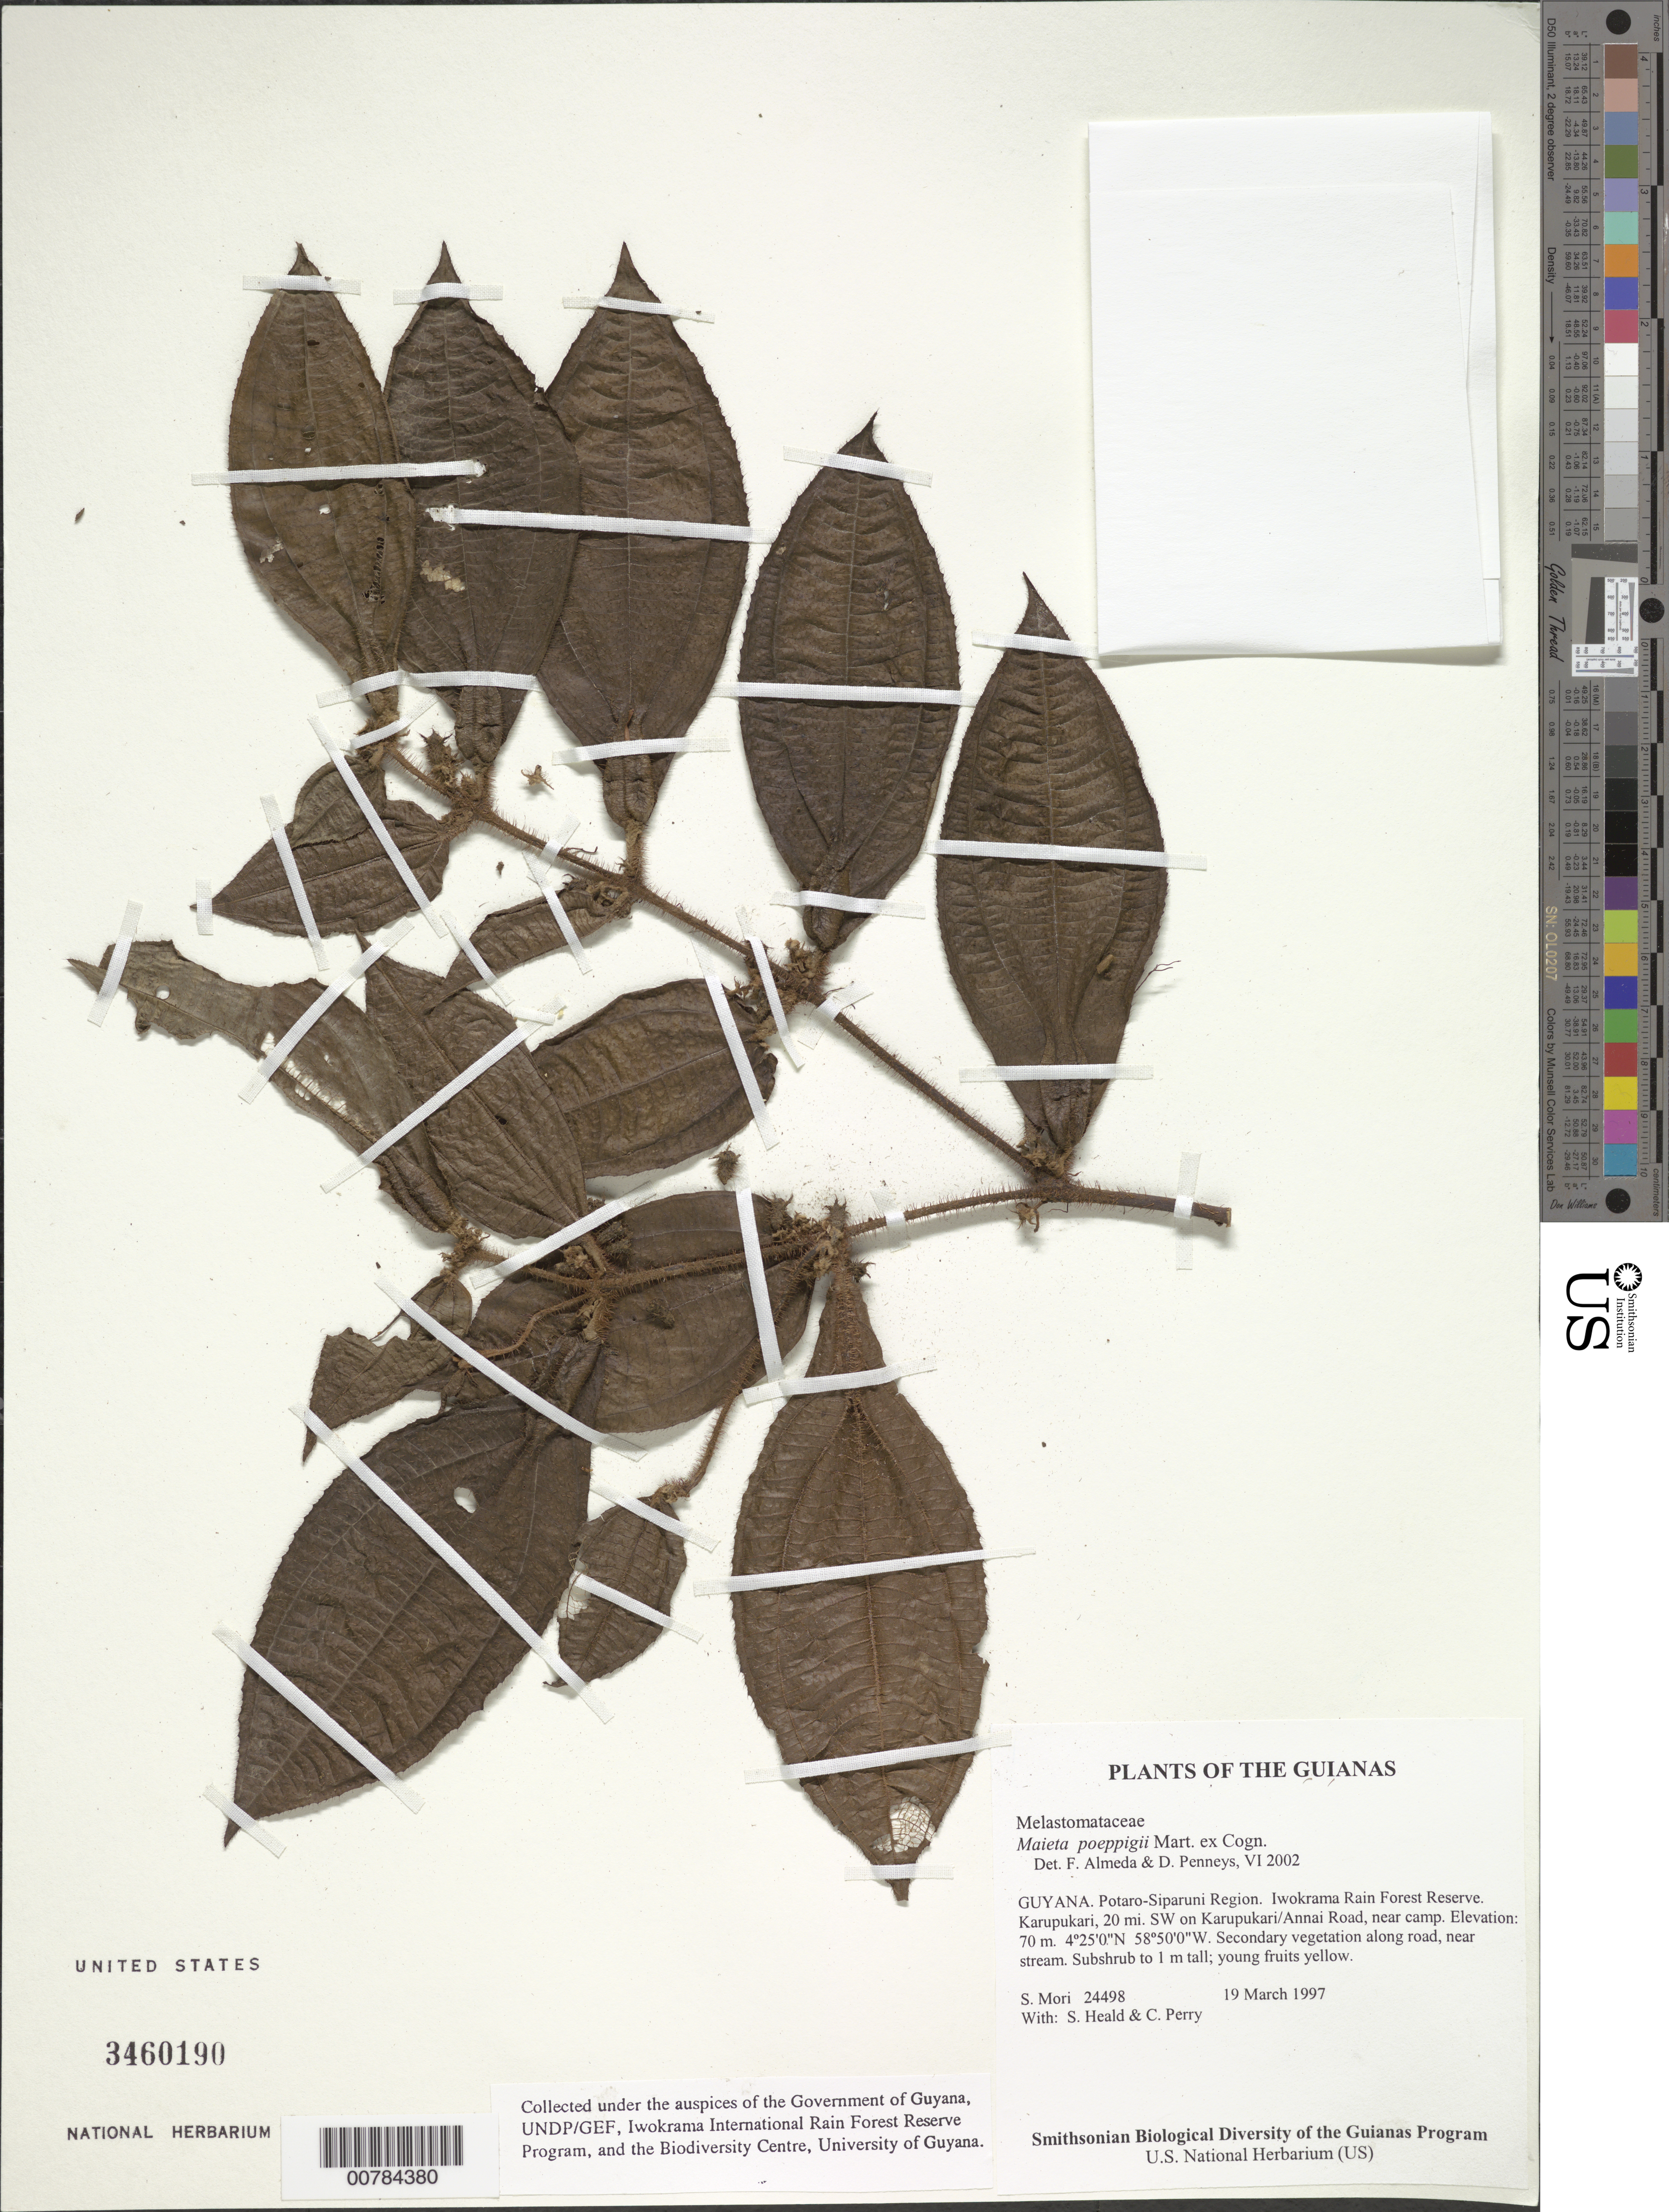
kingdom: Plantae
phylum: Tracheophyta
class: Magnoliopsida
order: Myrtales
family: Melastomataceae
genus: Maieta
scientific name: Maieta poeppigii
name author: Mart. ex Cogn.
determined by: Almeda, F.; Penneys, D. S.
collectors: S. Mori, S. Heald & C. Perry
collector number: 24498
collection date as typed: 19 March 1997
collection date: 1997-03-19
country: Guyana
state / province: Potaro-Siparuni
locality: Iwokrama Rain Forest Reserve. Karupukari, 20 mi. SW on Karupukari/Annai Road, near camp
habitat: Secondary vegetation along road, near stream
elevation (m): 70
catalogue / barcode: US 3460190